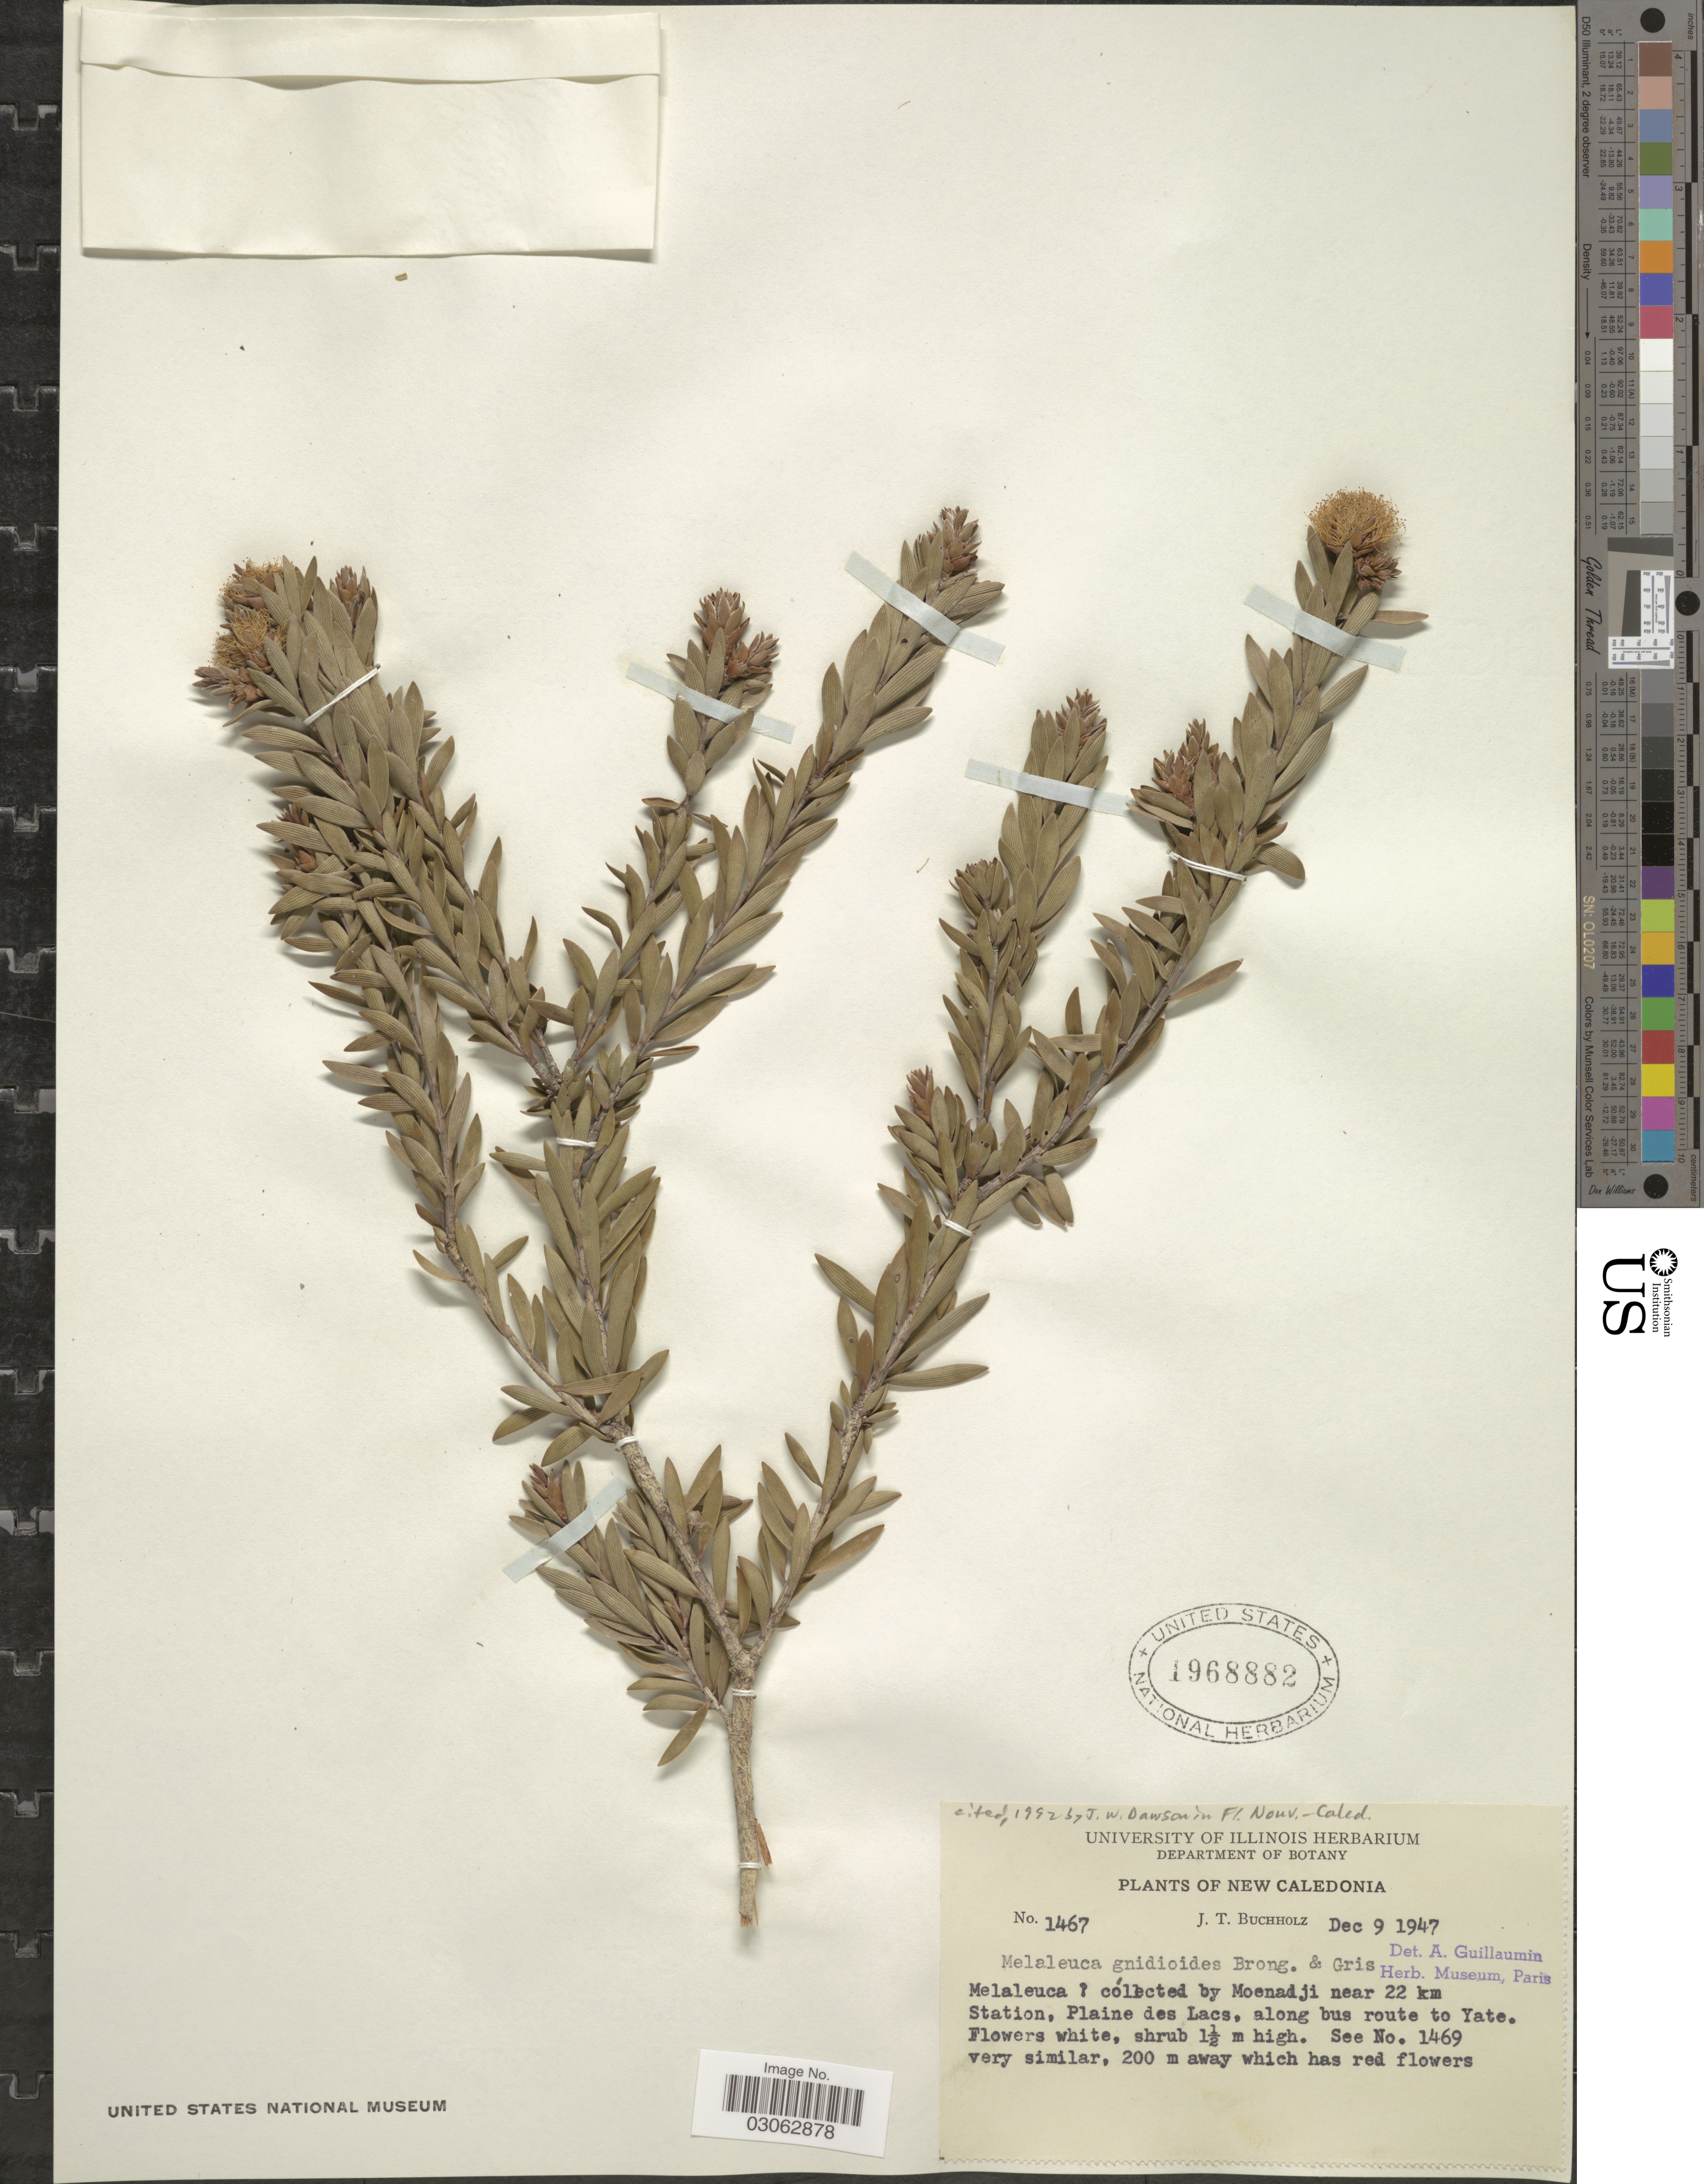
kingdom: Plantae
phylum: Tracheophyta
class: Magnoliopsida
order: Myrtales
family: Myrtaceae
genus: Melaleuca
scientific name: Melaleuca gnidioides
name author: Brongn. & Gris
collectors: J. T. Buchholz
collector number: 1467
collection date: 1947-12-09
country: New Caledonia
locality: Moenadji near 22 km Station, Plaine des Lacs, along bus route to Yate.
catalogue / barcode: US 1968882